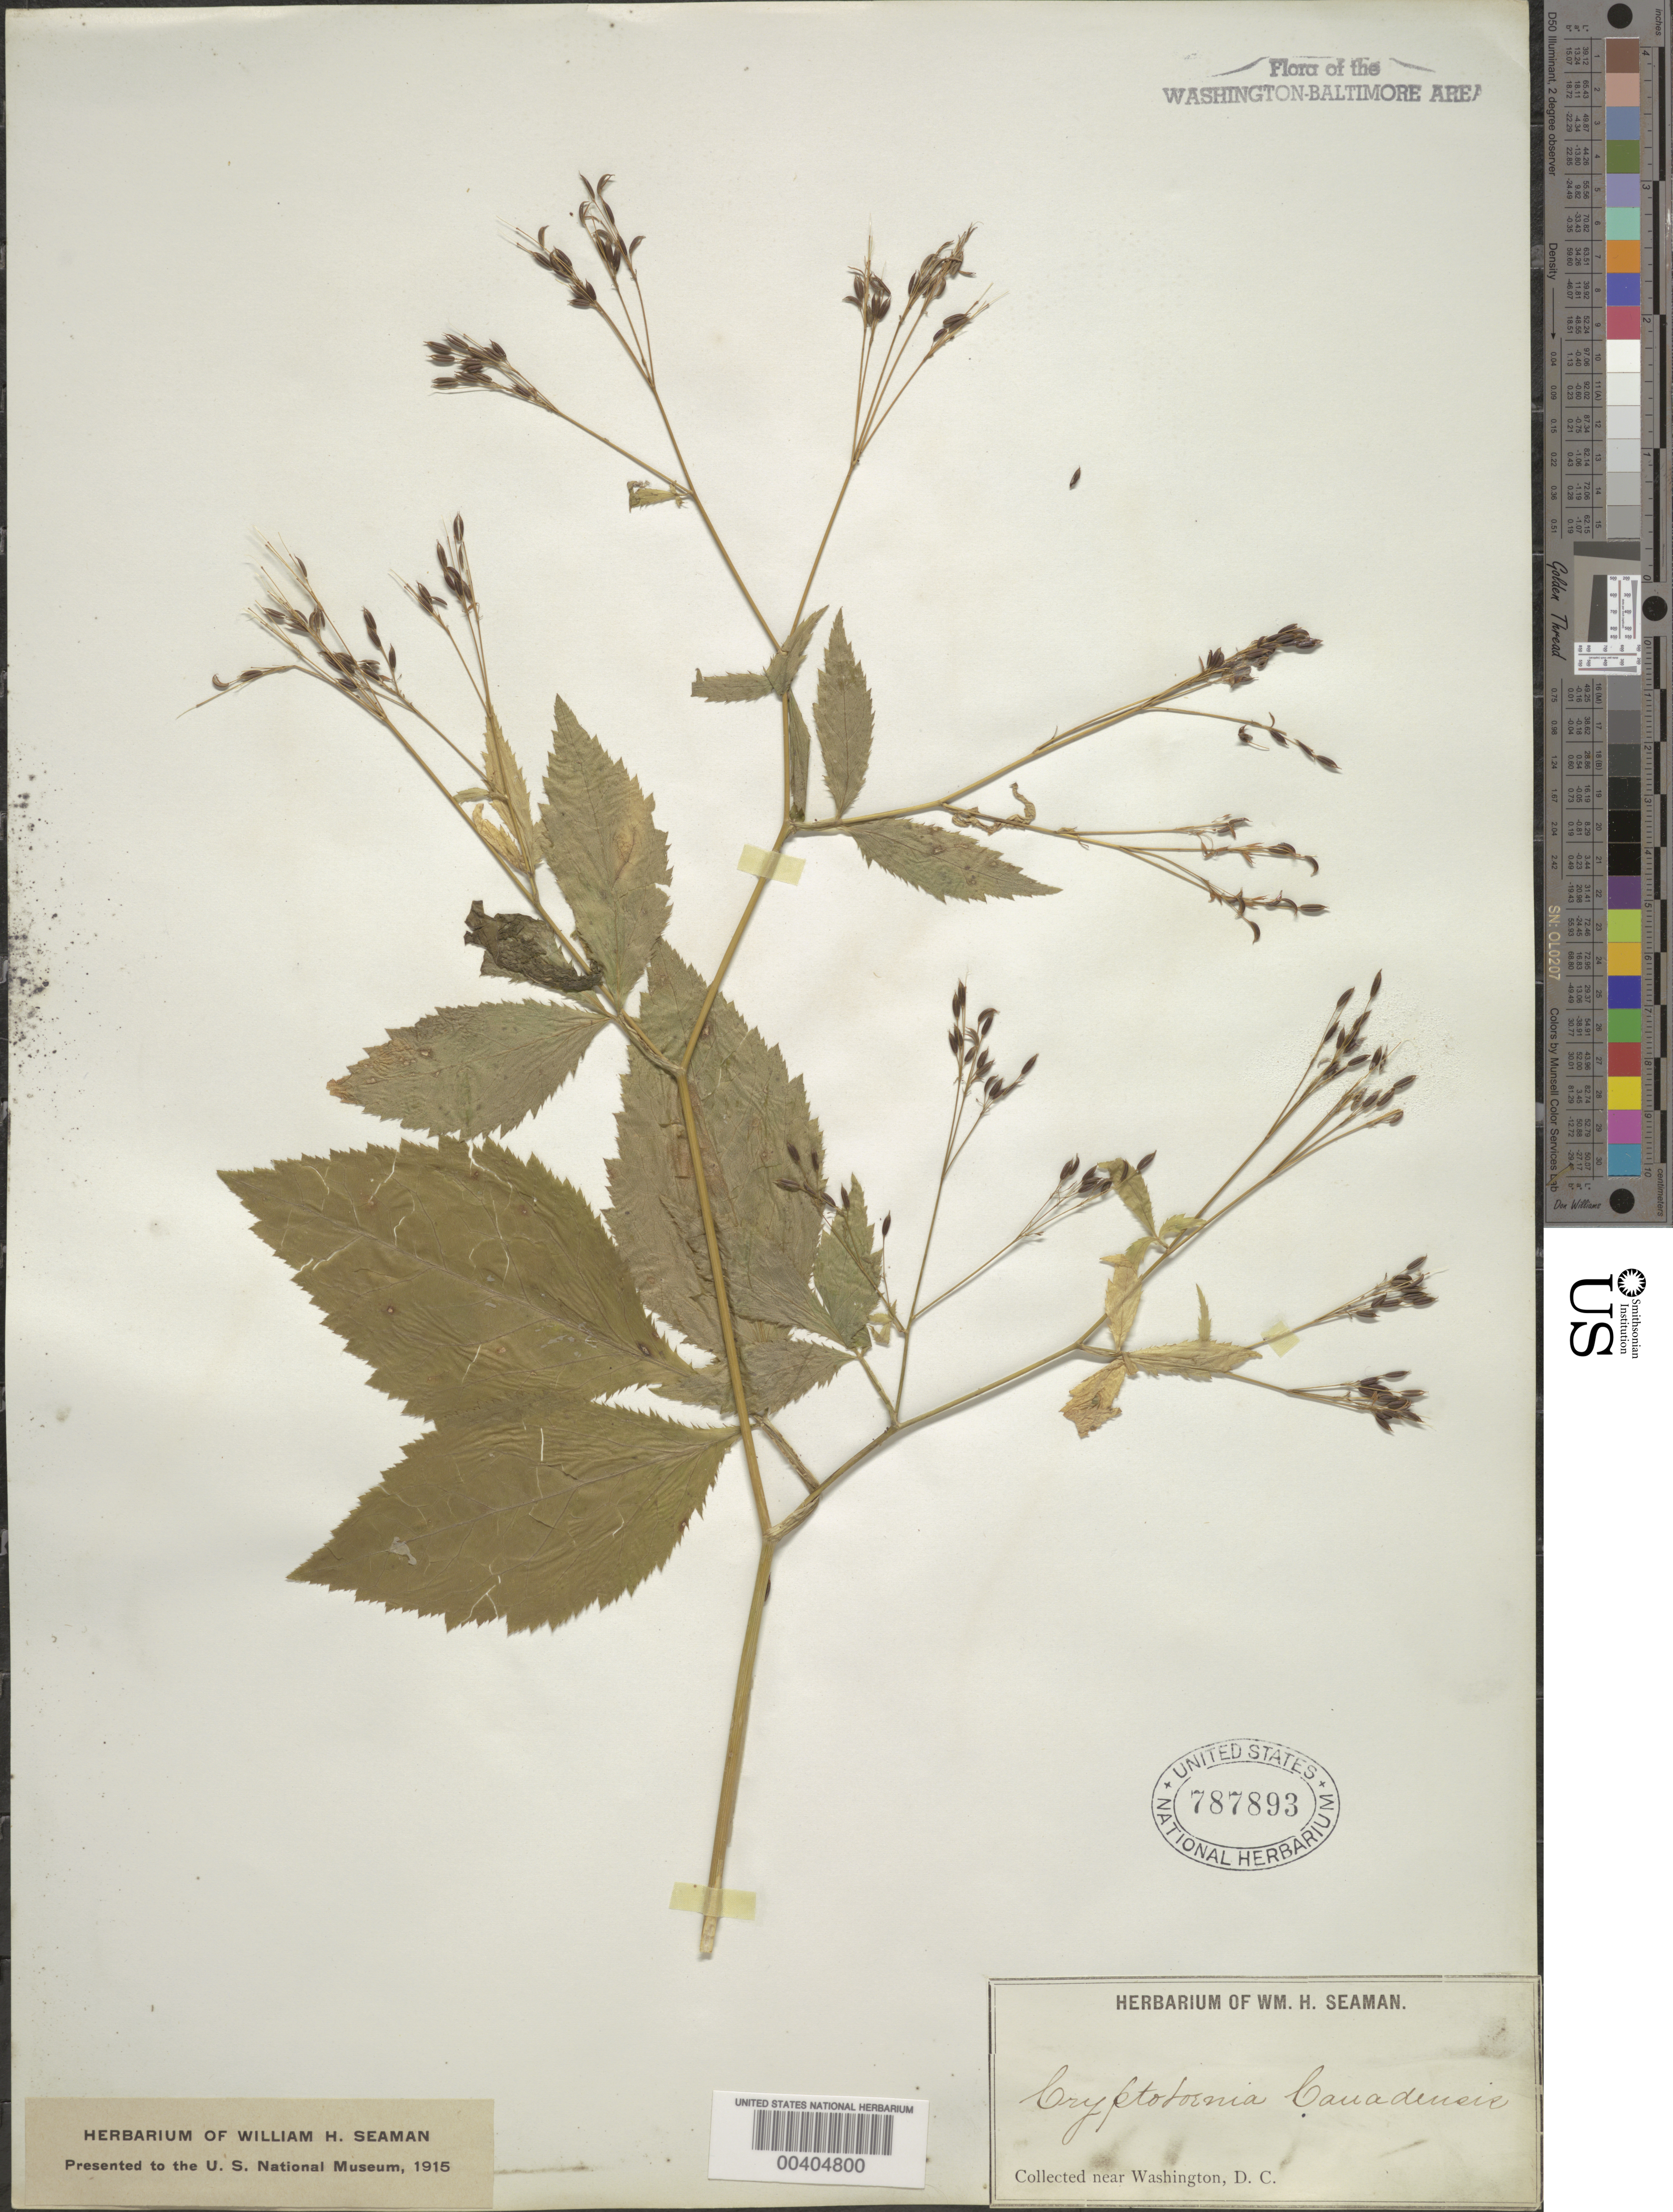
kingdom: Plantae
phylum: Tracheophyta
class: Magnoliopsida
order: Apiales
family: Apiaceae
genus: Cryptotaenia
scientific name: Cryptotaenia canadensis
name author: (L.) DC.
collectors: W. Seaman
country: United States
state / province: District of Columbia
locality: Washington DC Area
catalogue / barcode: US 787893